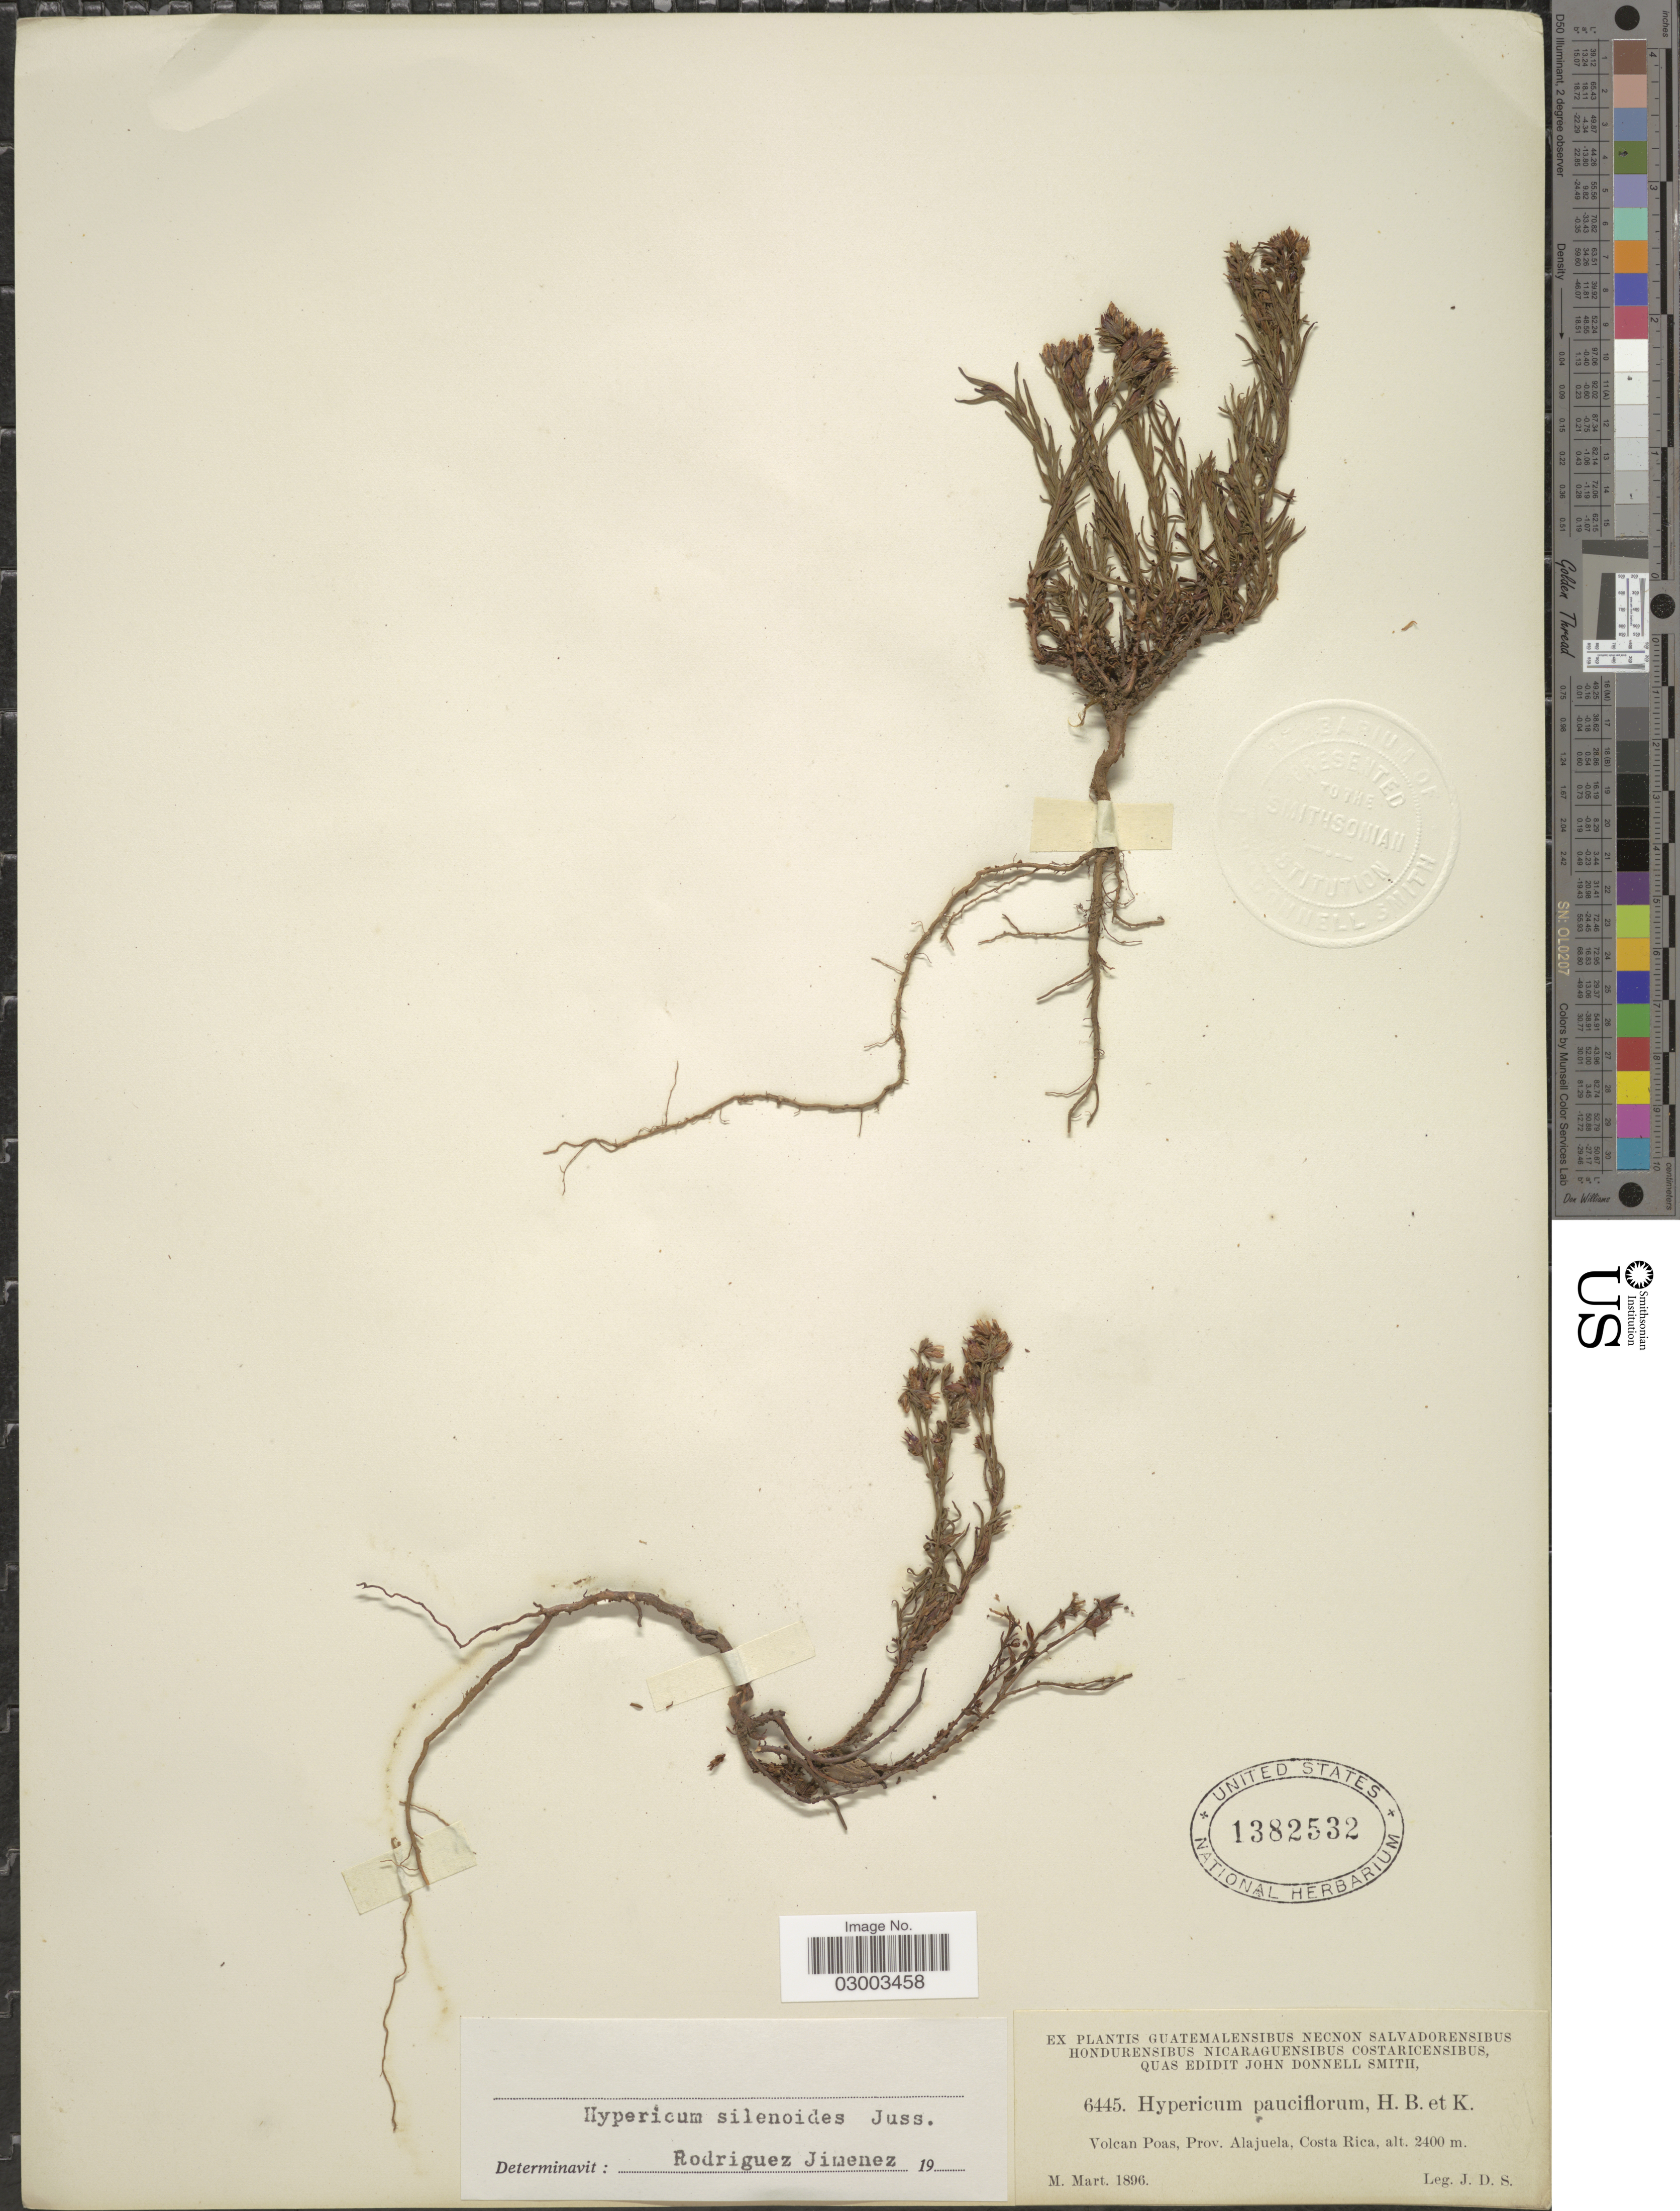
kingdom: Plantae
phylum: Tracheophyta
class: Magnoliopsida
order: Malpighiales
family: Hypericaceae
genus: Hypericum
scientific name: Hypericum silenoides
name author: Juss.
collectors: J. Donnell Smith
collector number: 6445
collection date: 1896-03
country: Costa Rica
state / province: Alajuela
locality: Volcan Poas.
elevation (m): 2400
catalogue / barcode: US 1382532